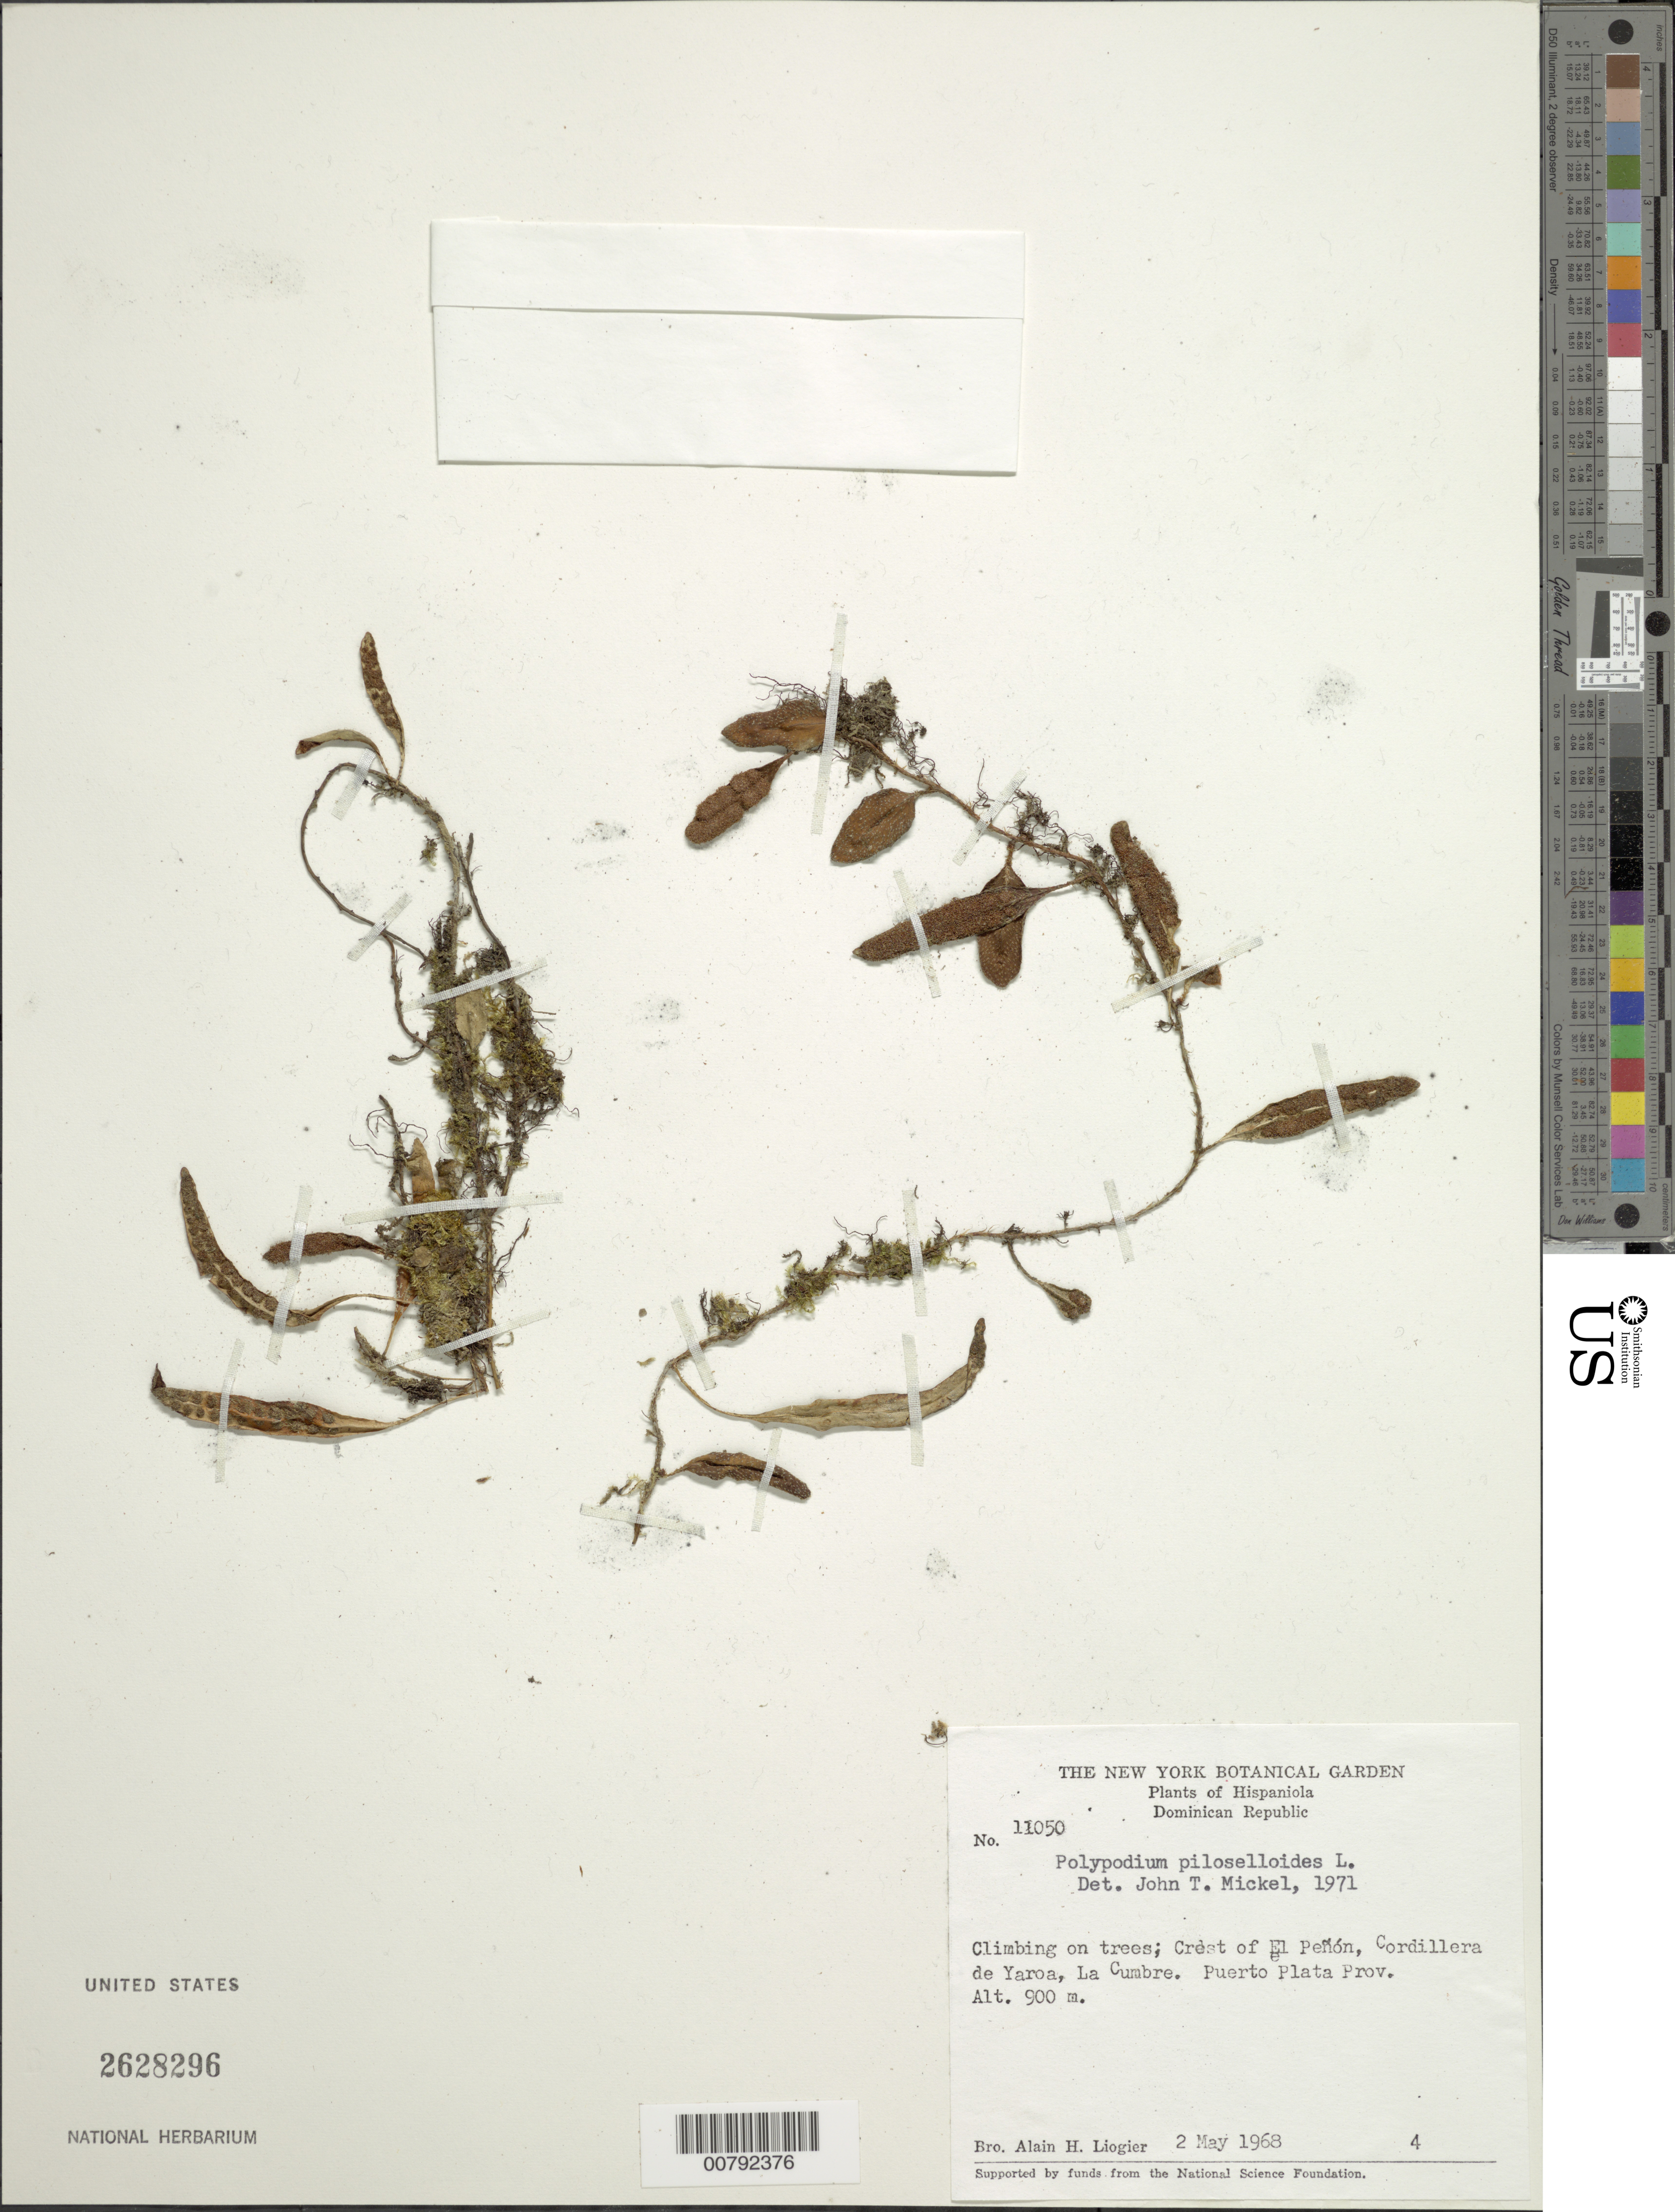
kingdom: Plantae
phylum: Tracheophyta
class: Polypodiopsida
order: Polypodiales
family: Polypodiaceae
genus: Microgramma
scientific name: Microgramma piloselloides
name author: (L.) Copel.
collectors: A. H. Liogier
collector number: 11050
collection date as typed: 02 May 1968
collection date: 1968-05-02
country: Dominican Republic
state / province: Puerto Plata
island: Hispaniola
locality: El Peñón, at crest; Cordillera de Yaroa, La Cumbre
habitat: On trees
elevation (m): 900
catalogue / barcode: US 2628296